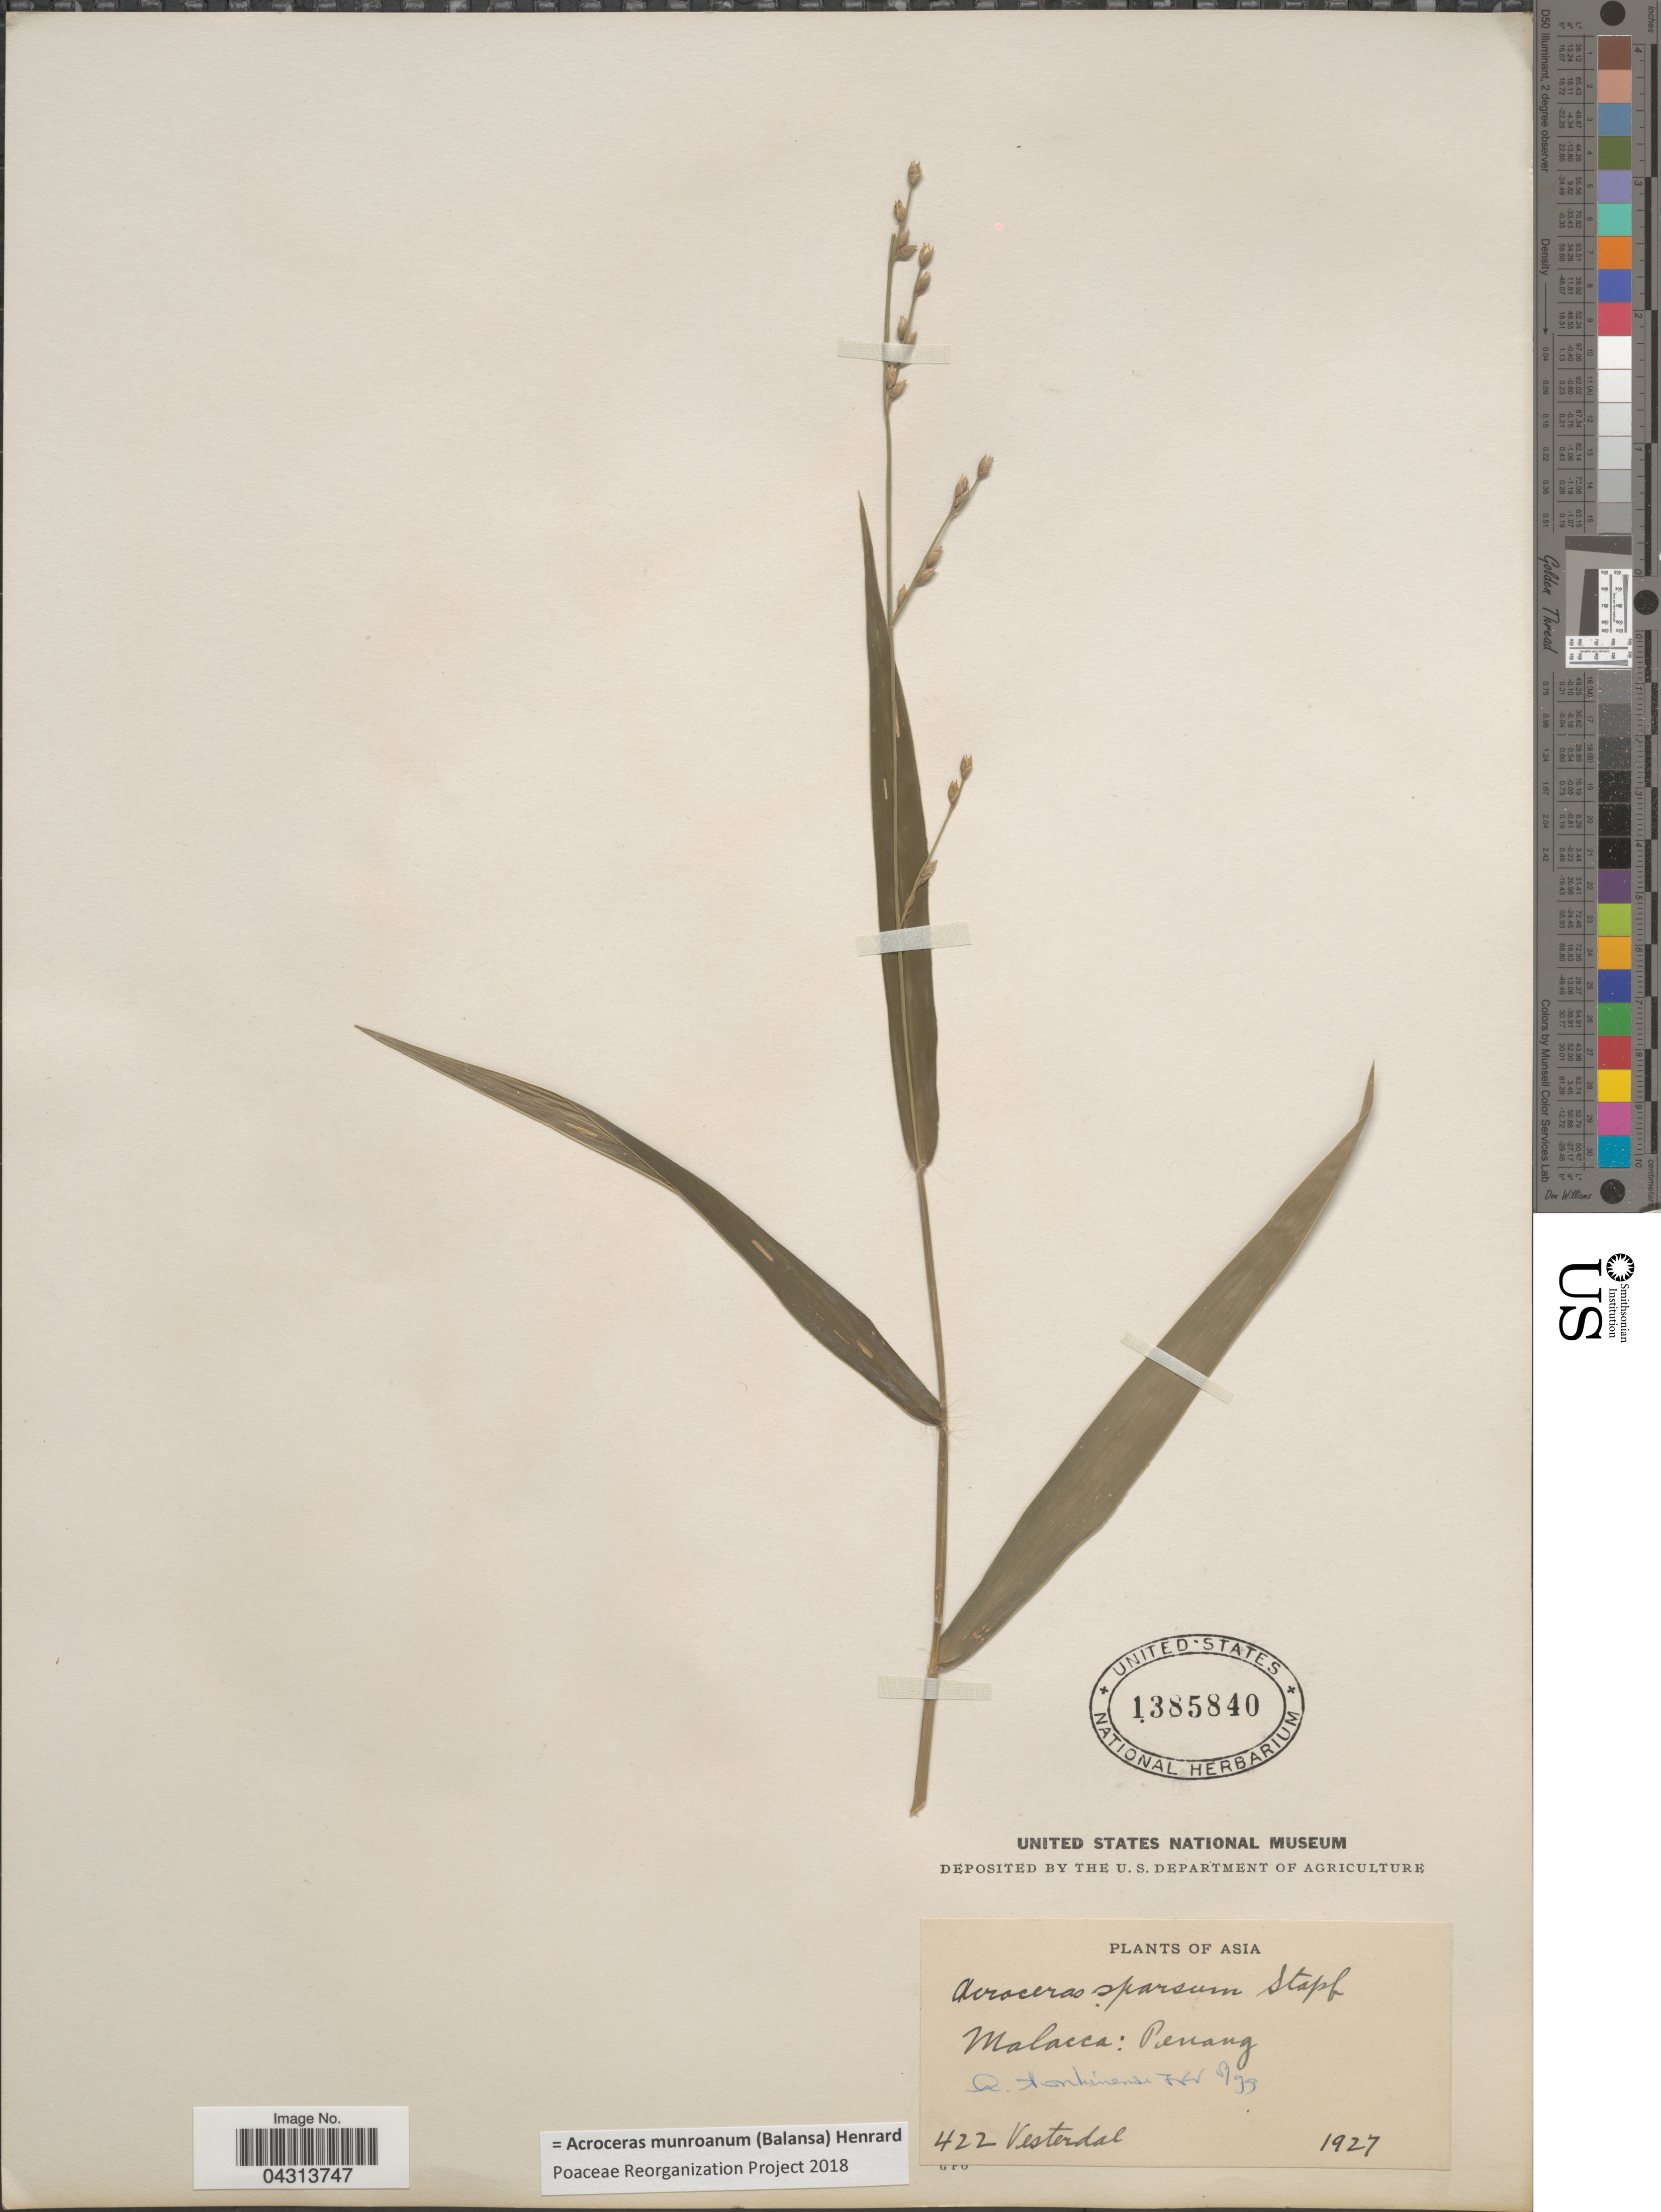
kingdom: Plantae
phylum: Tracheophyta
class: Liliopsida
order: Poales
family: Poaceae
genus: Acroceras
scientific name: Acroceras munroanum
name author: (Steud.) Henr.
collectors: Vesterdal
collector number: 422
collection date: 1927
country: Malaysia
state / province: Pinang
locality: Malacca: Penang.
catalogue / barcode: US 1385840